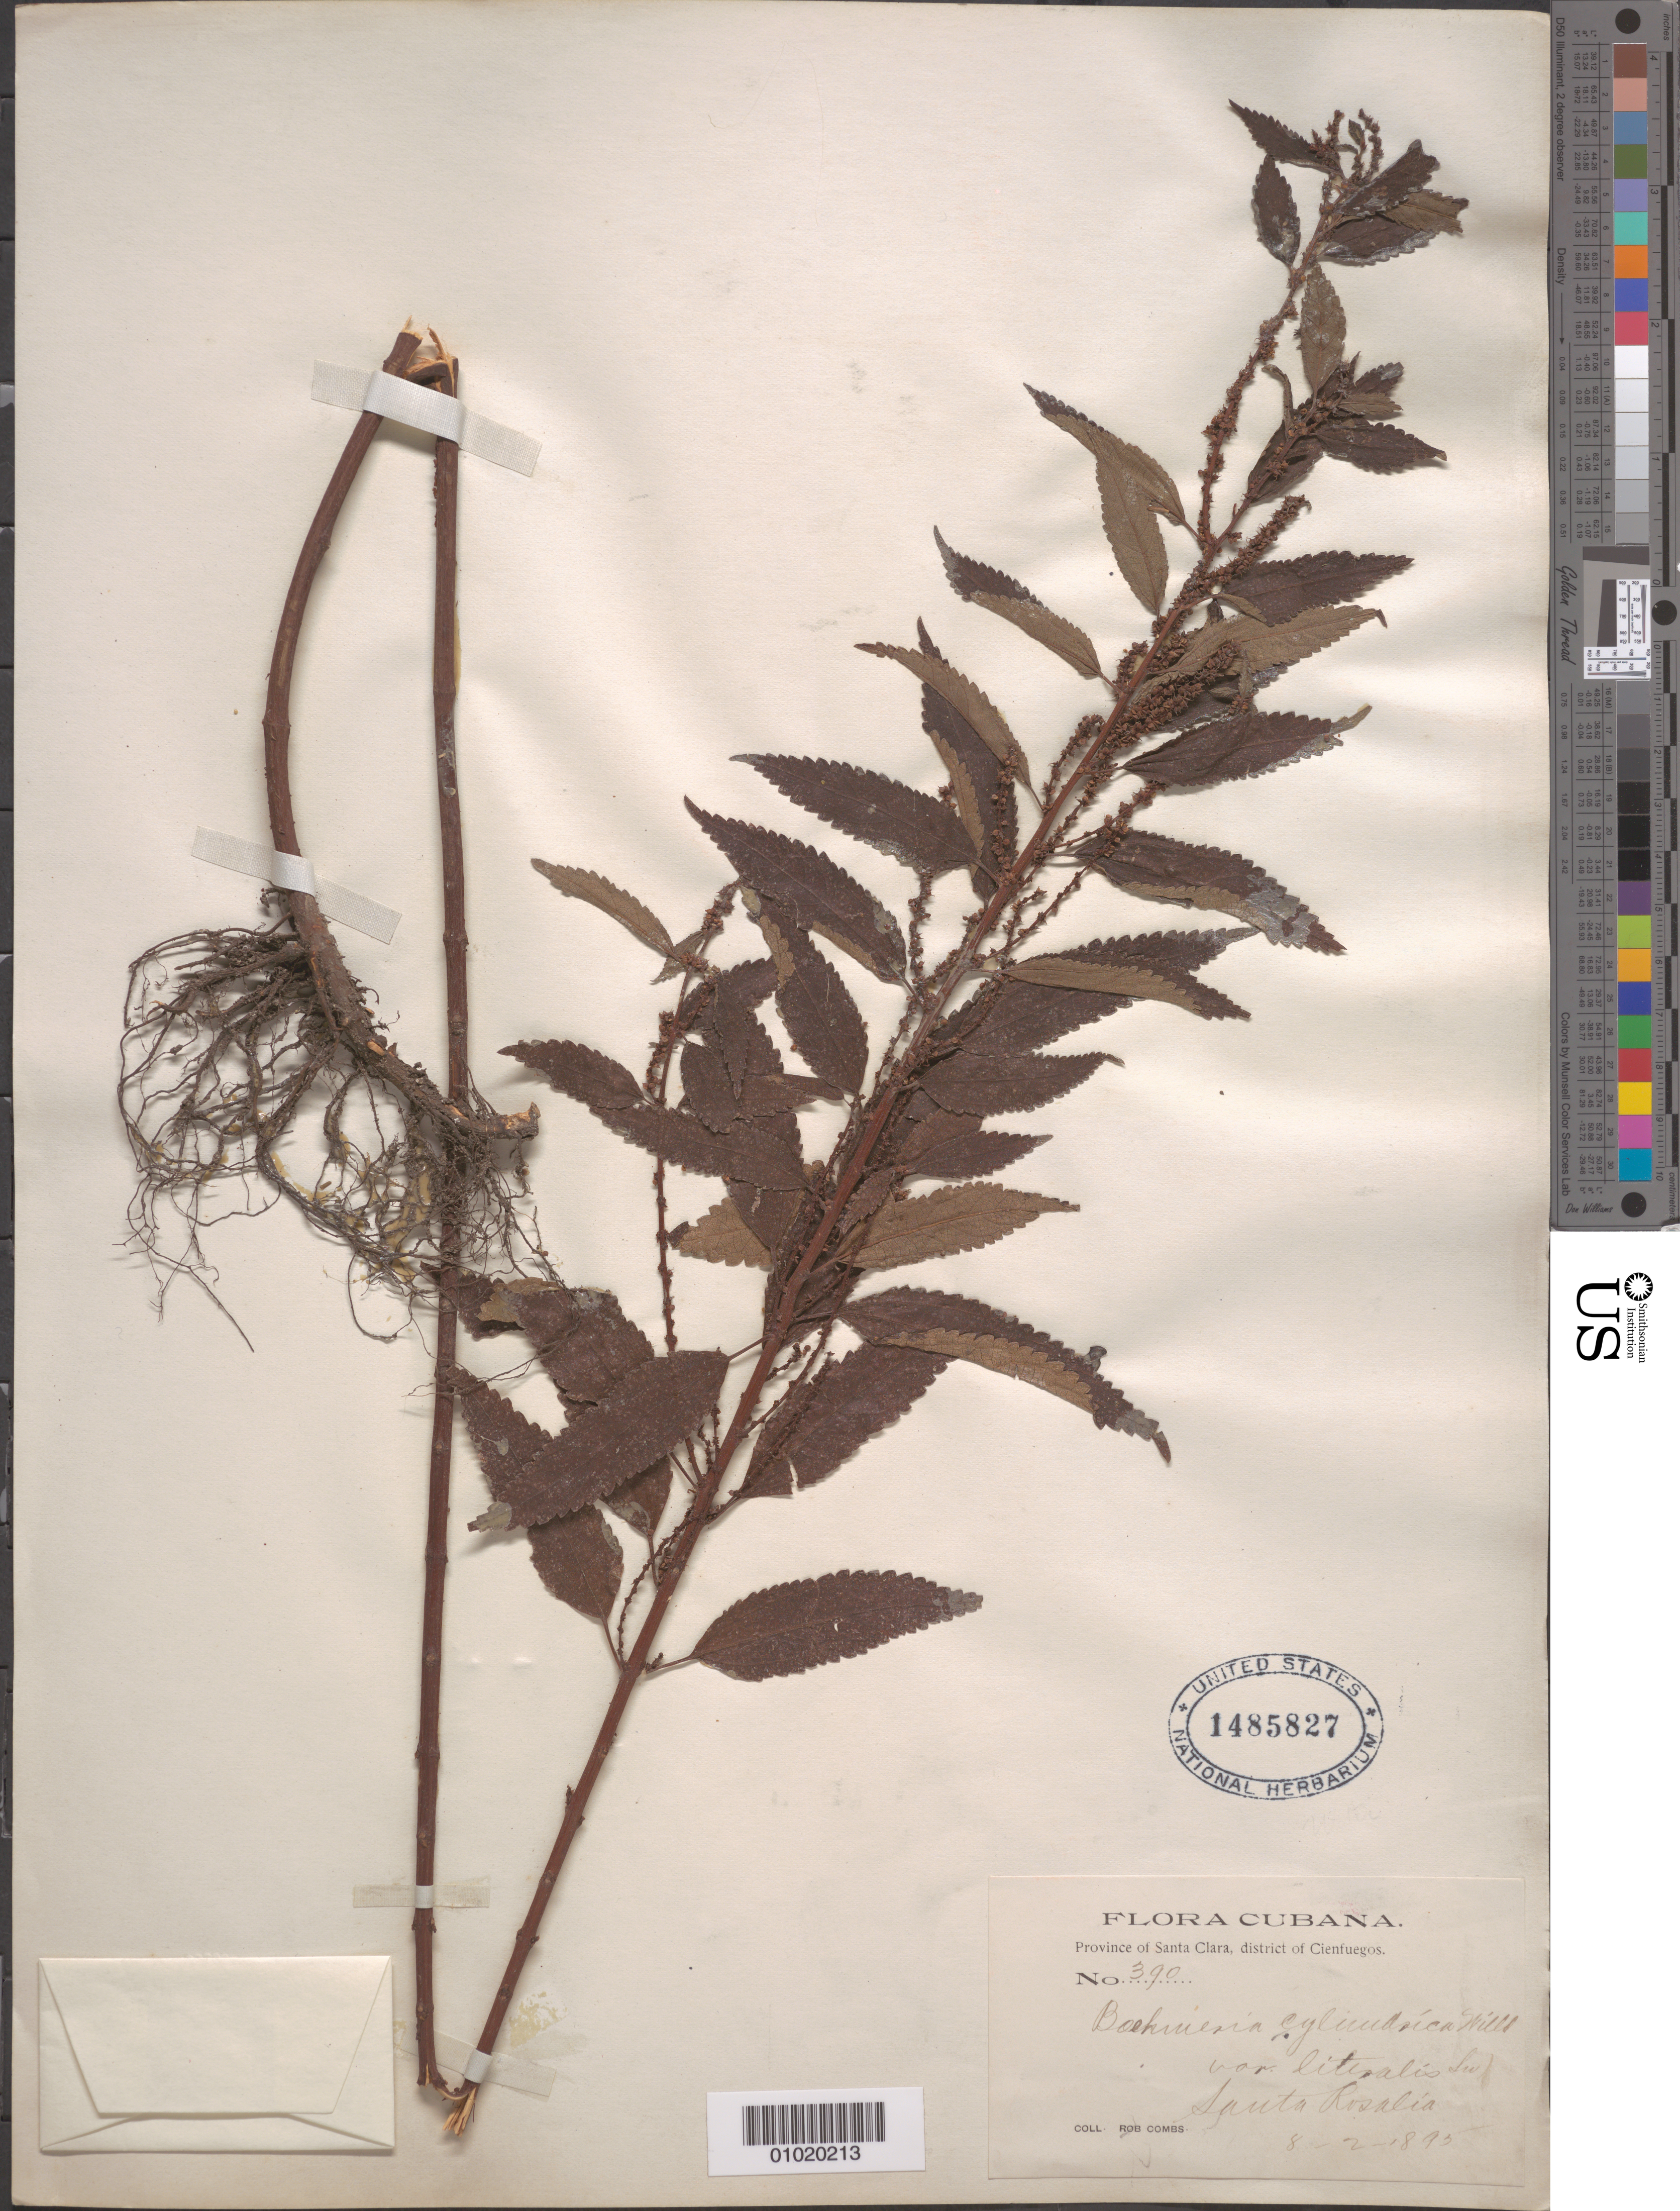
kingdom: Plantae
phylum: Tracheophyta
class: Magnoliopsida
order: Rosales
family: Urticaceae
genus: Boehmeria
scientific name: Boehmeria cylindrica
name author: (L.) Sw.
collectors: R. Combs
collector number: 390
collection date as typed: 02 Aug 1895 or 08 Feb 1895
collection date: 1895-02-08 or 1895-08-02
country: Cuba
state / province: Cienfuegos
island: Cuba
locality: Santa Rosalia Province of Santa Clara, district of Cienfuegos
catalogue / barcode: US 1485827